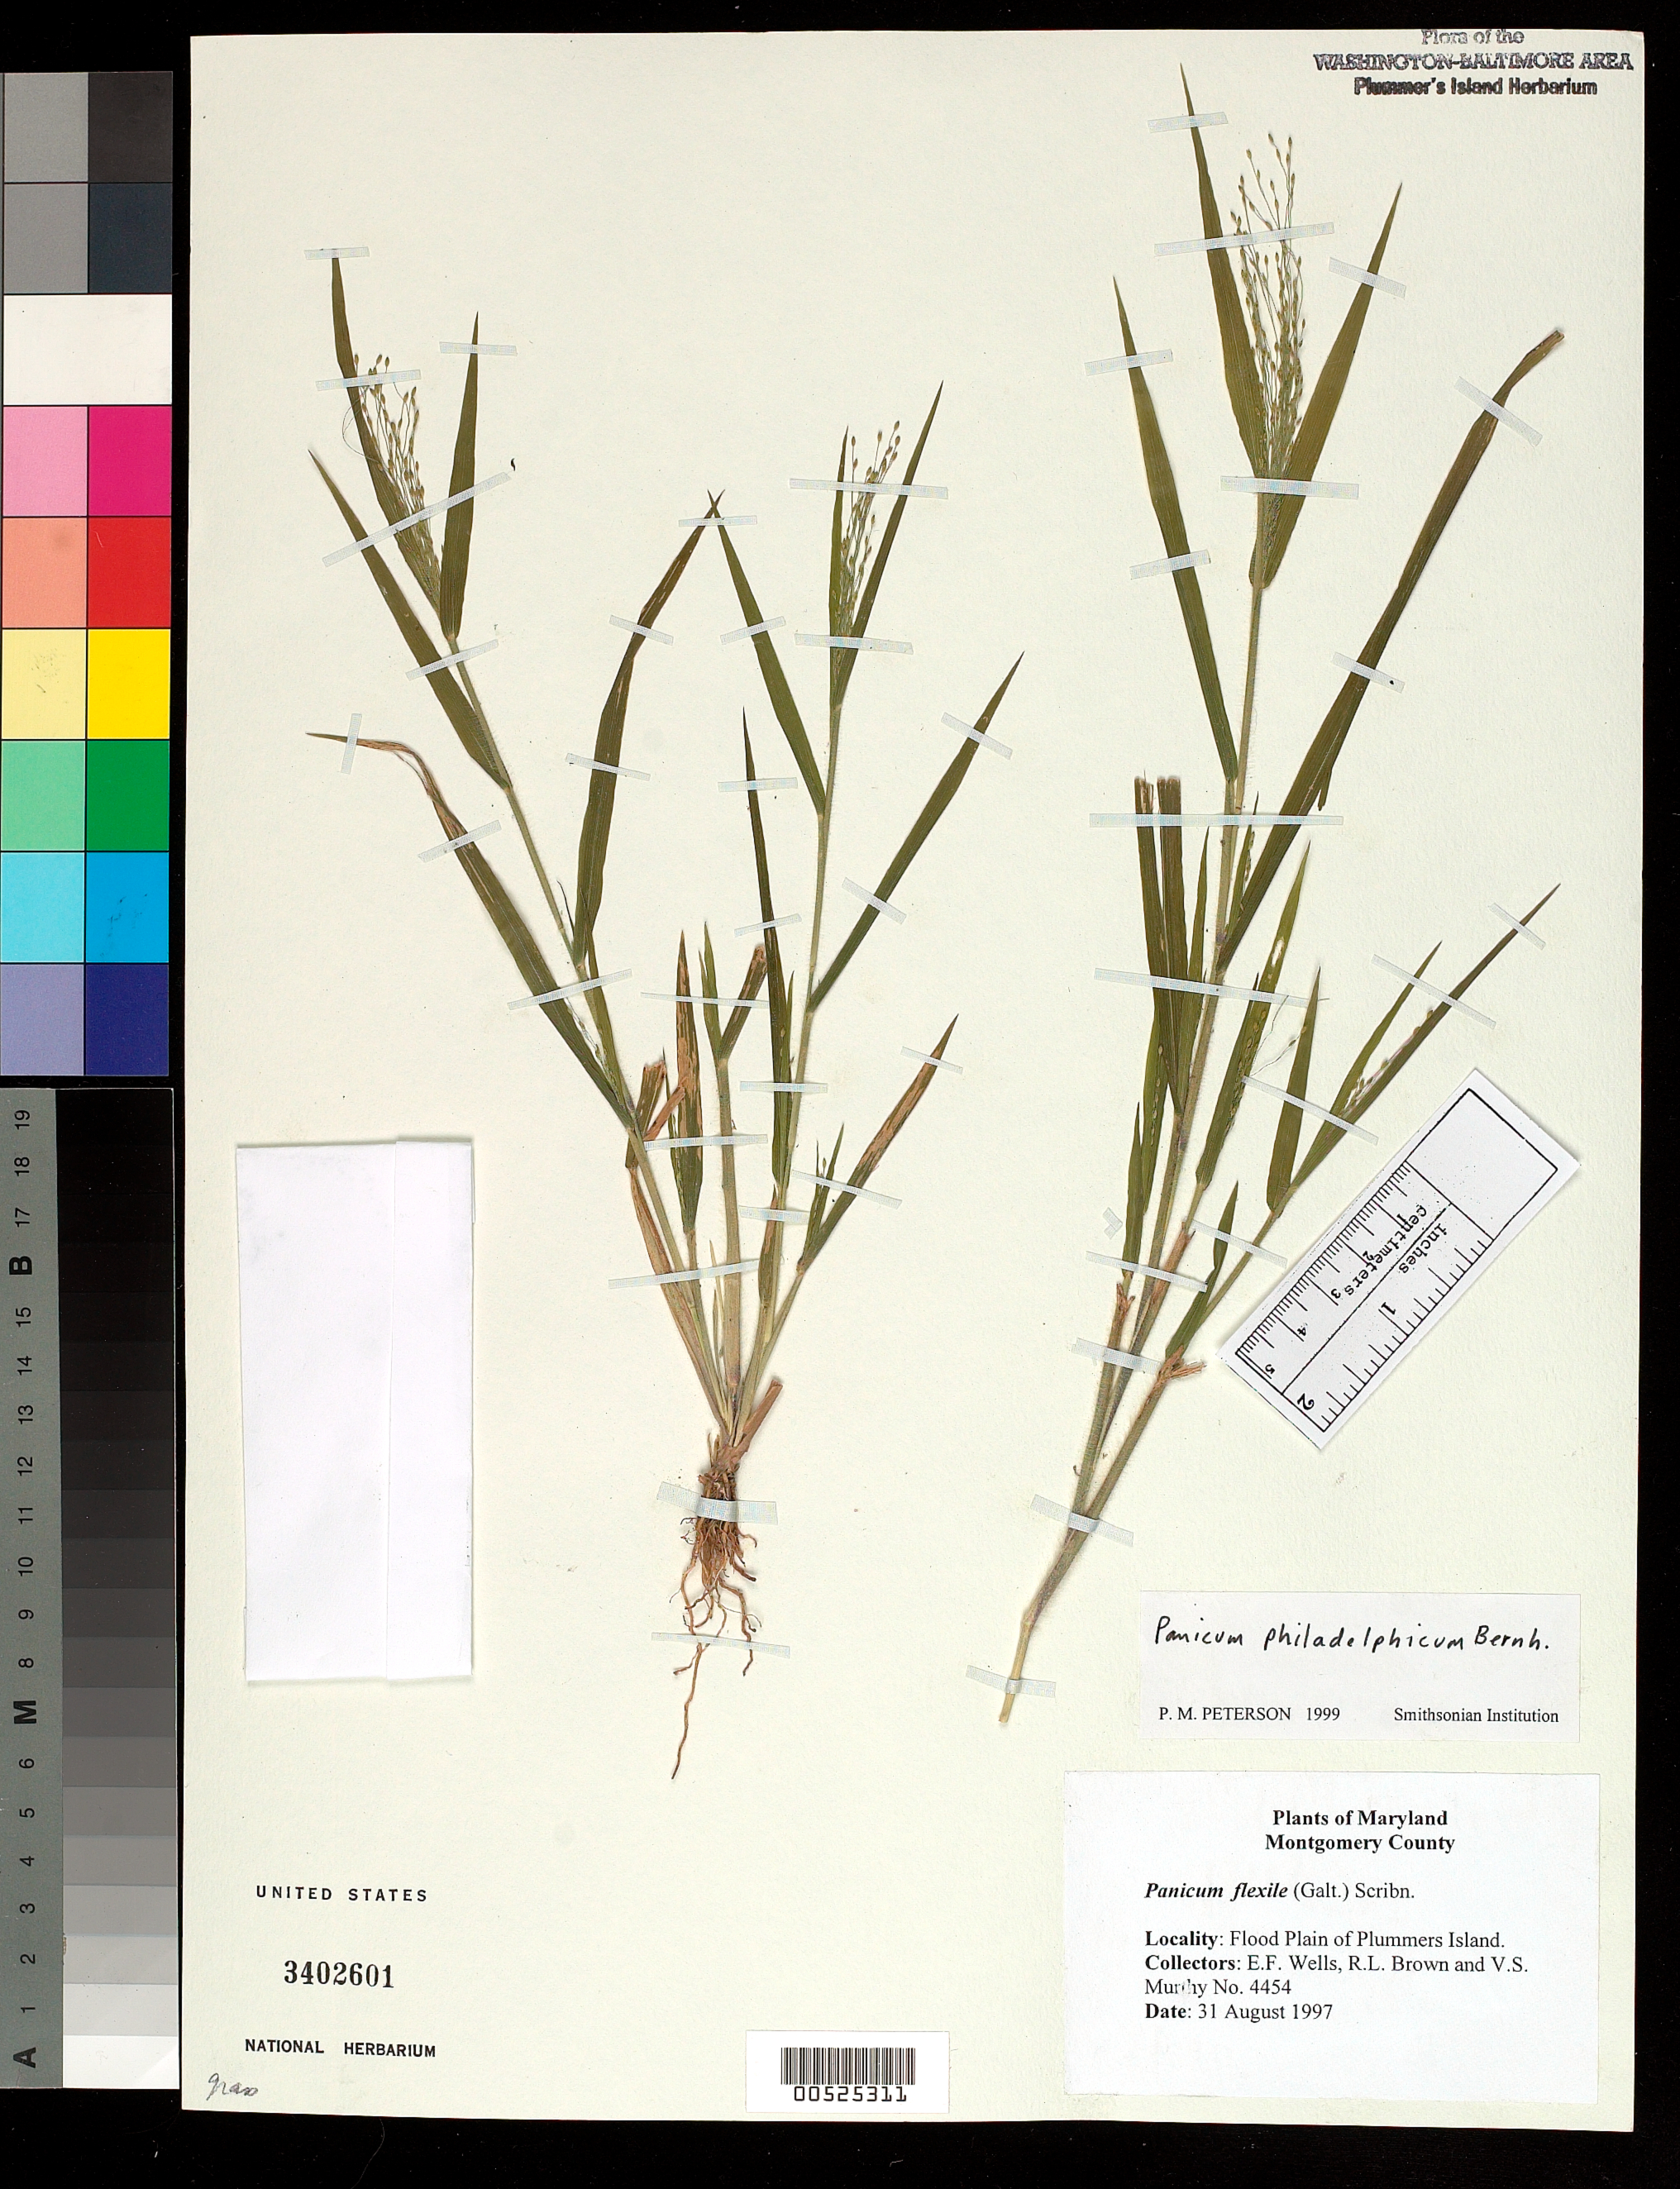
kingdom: Plantae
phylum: Tracheophyta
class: Liliopsida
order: Poales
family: Poaceae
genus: Panicum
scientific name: Panicum philadelphicum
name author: Bernh. ex Trin.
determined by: Peterson, Paul M., (BOT), Smithsonian Institution - National Museum of Natural History (UNITED STATES)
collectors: E. F. Wells, R. L. Brown & V. S. Murthy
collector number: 4454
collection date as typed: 31 Aug 1997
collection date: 1997-08-31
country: United States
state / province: Maryland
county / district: Montgomery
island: Plummers Island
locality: Flood plain of Plummers Island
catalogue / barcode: US 3402601